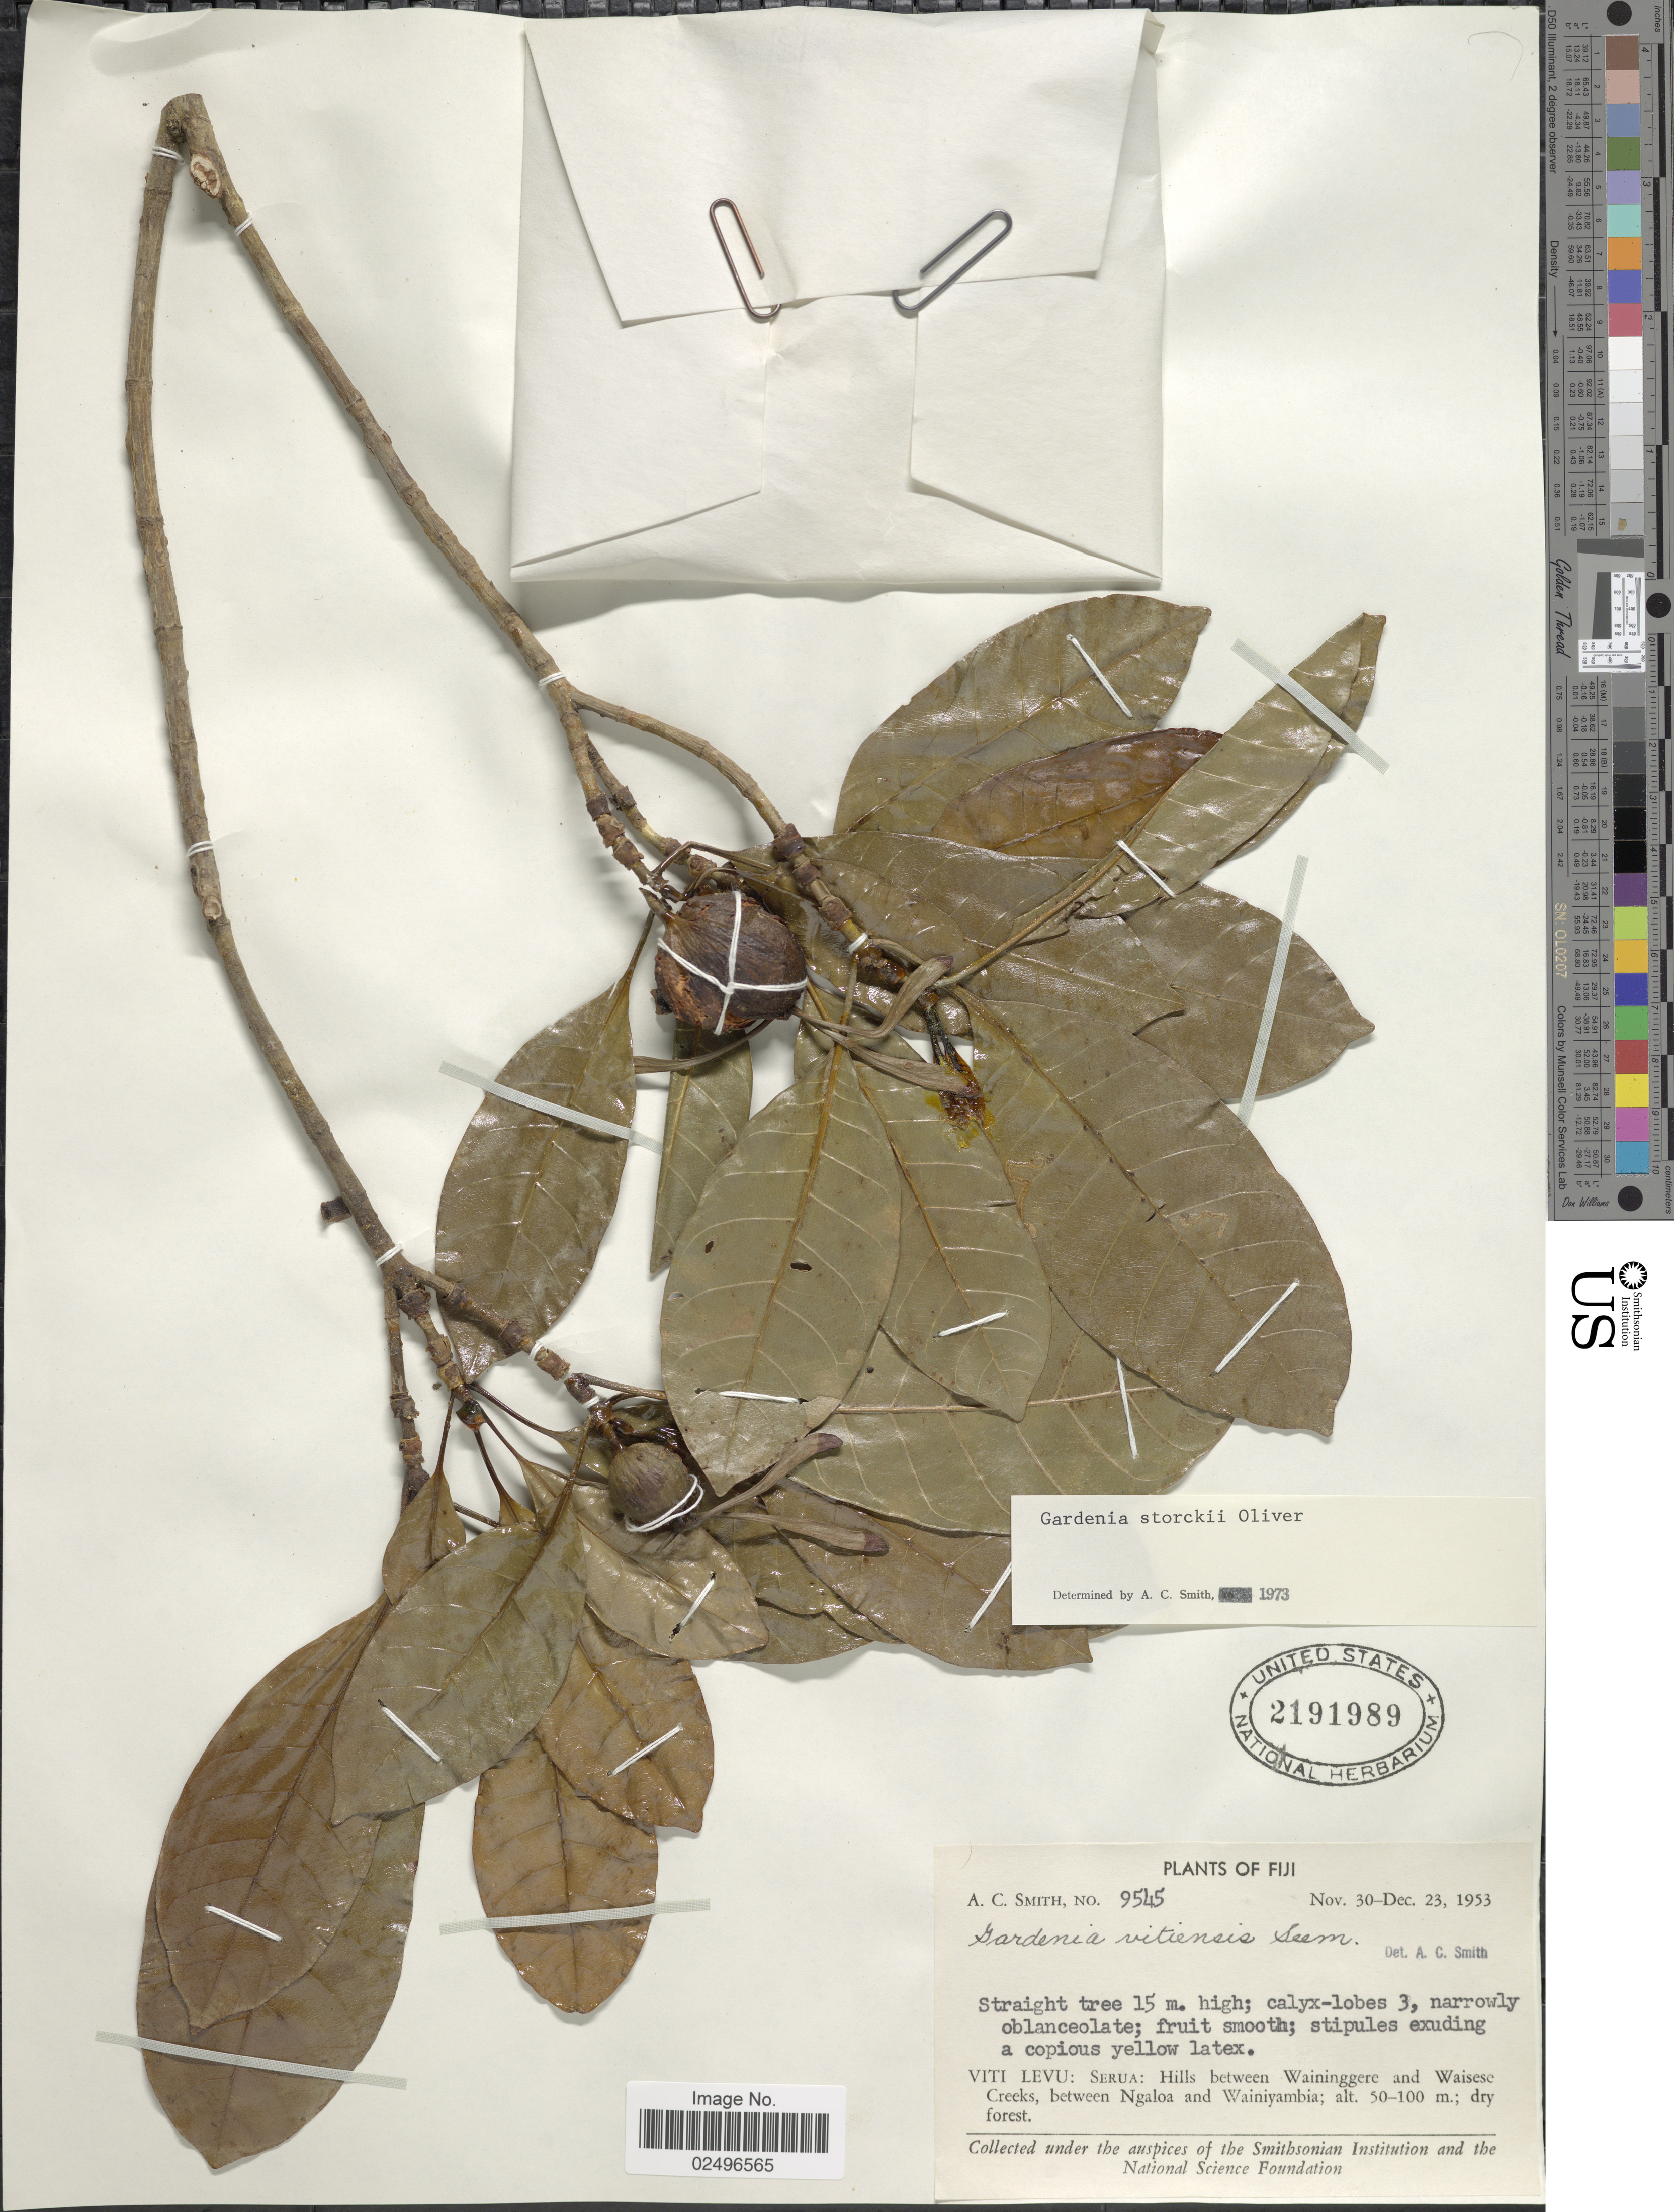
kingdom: Plantae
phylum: Tracheophyta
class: Magnoliopsida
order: Gentianales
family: Rubiaceae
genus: Gardenia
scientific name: Gardenia storckii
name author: Oliv.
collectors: A. C. Smith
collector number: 9545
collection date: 1953-11-30/1953-12-23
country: Fiji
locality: Viti Levu: Serua: Hills between Waininggere and Waisese Creeks, between Ngaloa and Wainiyambia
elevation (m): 50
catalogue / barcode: US 2191989